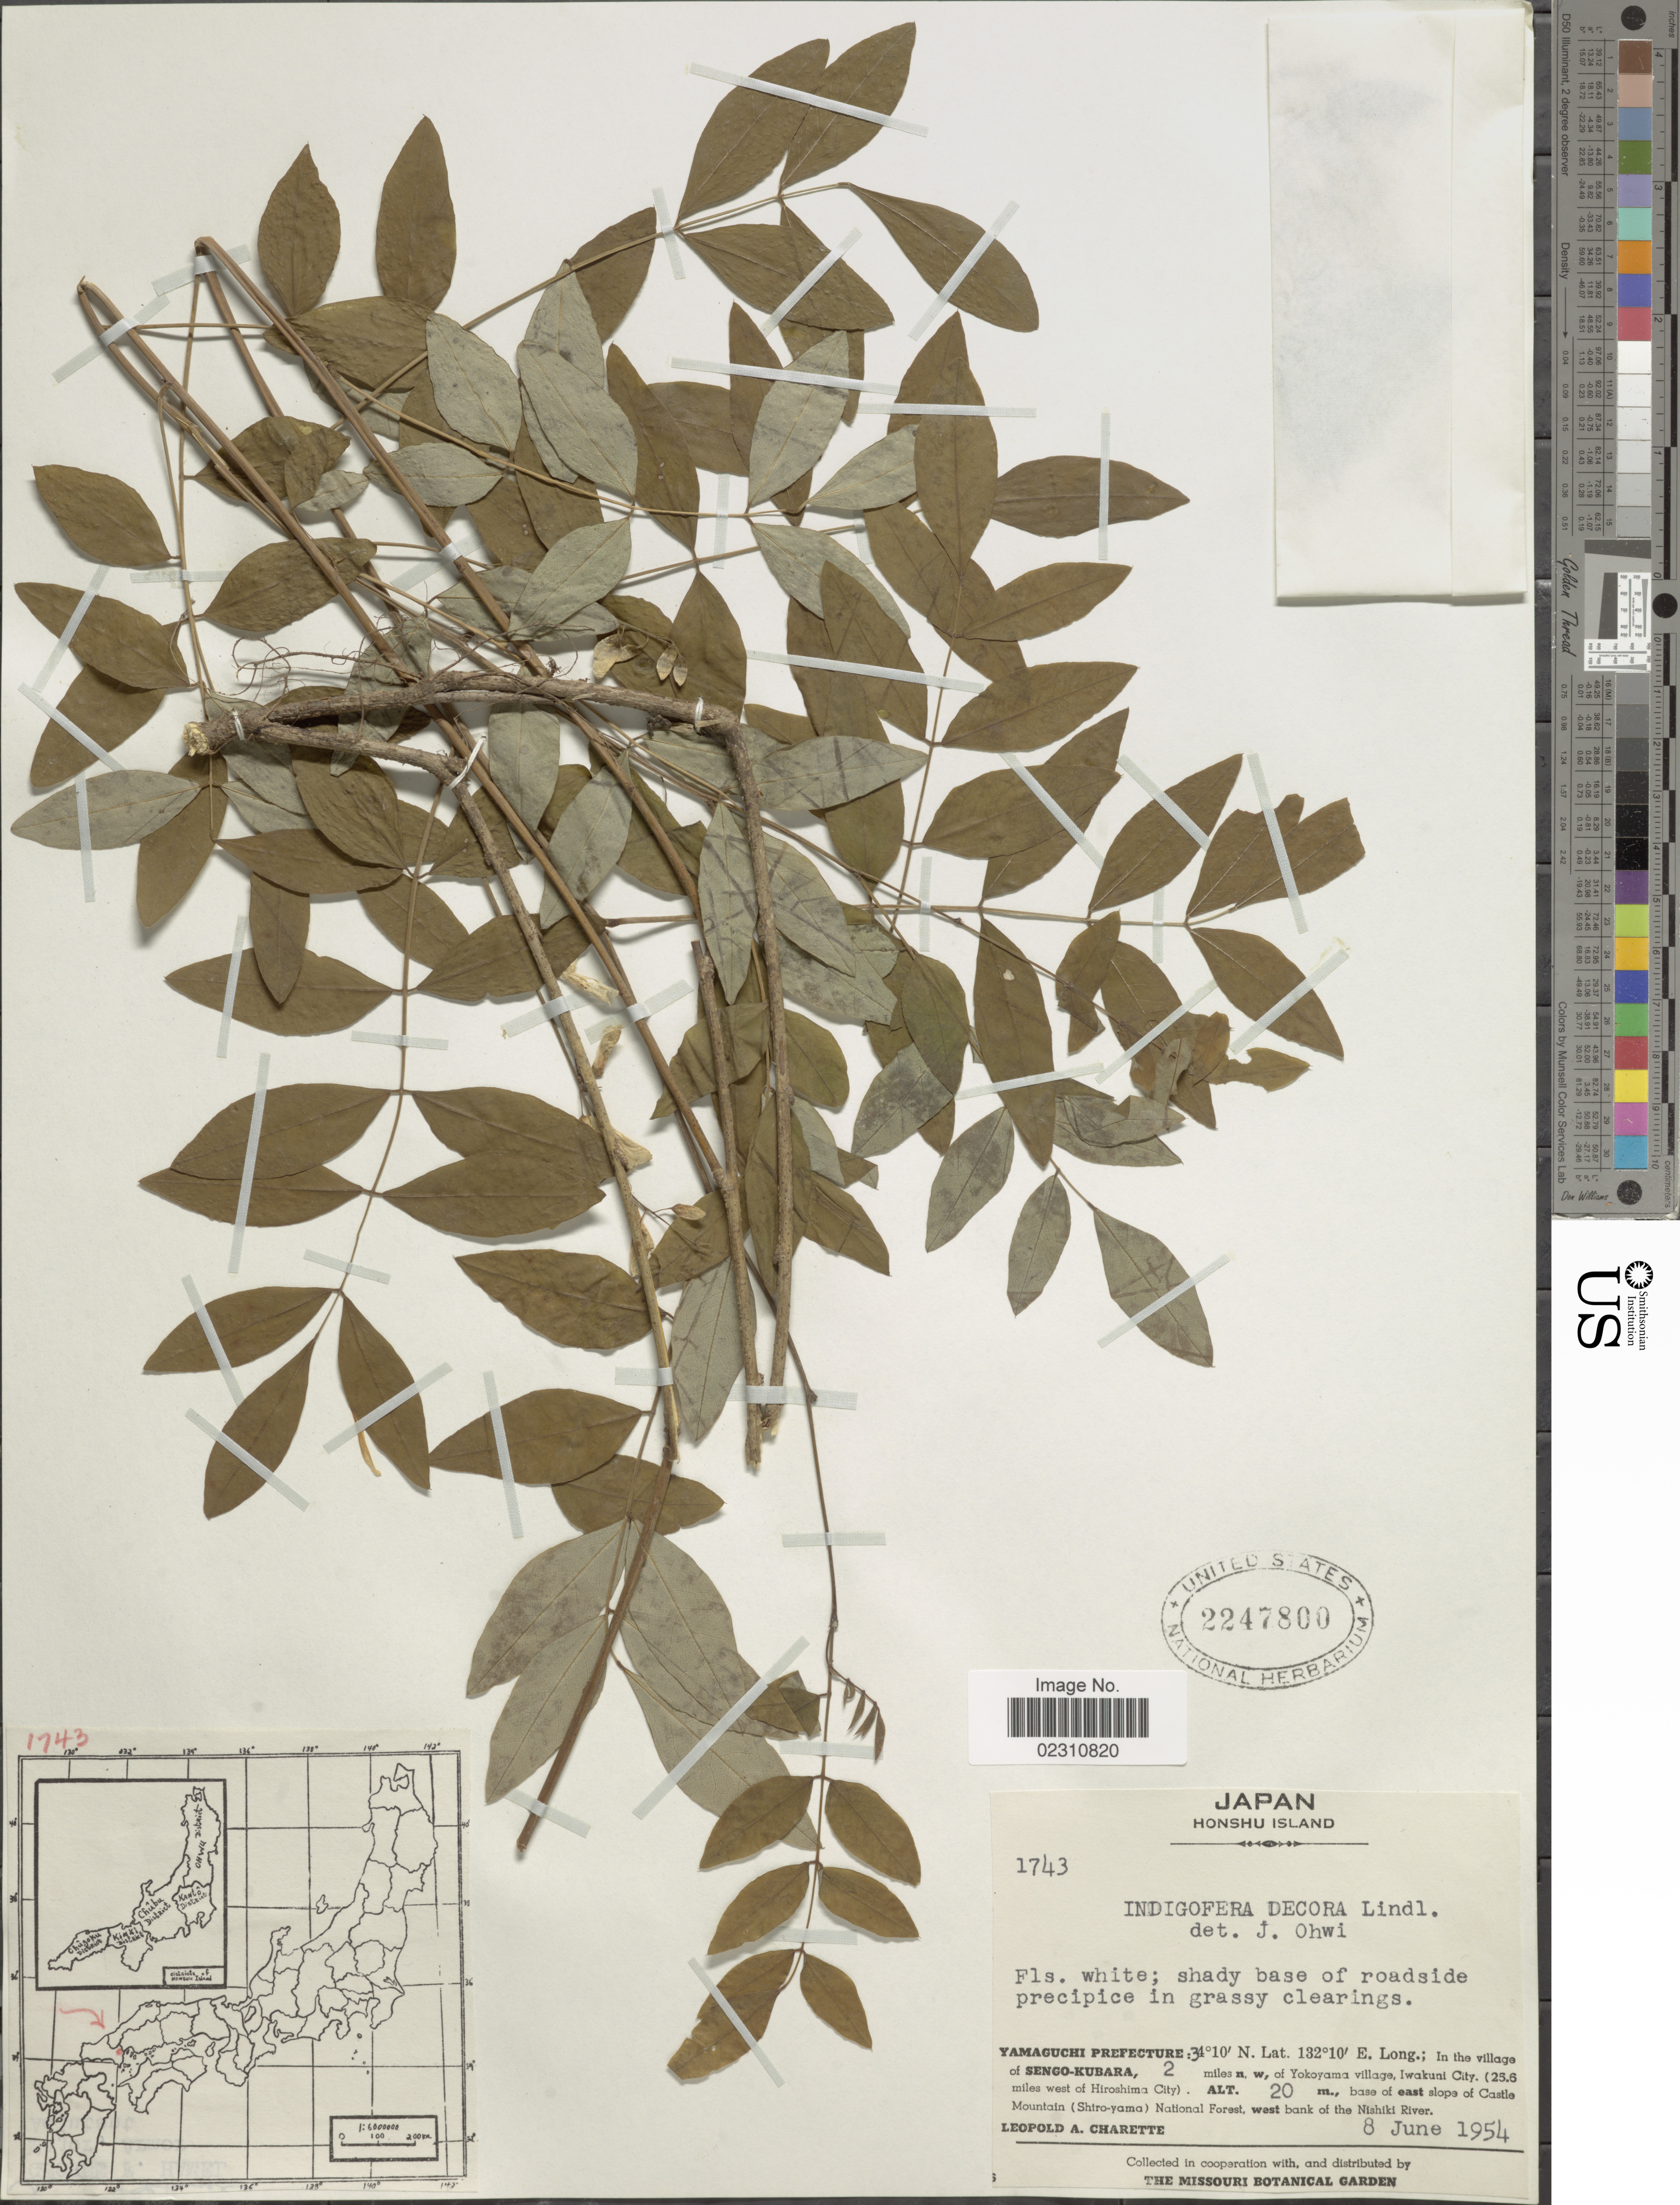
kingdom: Plantae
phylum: Tracheophyta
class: Magnoliopsida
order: Fabales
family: Fabaceae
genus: Indigofera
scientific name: Indigofera decora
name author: Lindl.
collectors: L. A. Charette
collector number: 1743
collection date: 1954-06-08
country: Japan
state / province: Yamaguti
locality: Honshu Island. Yamaguchi Prefecture; in the village of Sengo-kubara, 2 miles n.w. of Yokoyama village, Iwakuni City (25.6 miles west of Hiroshima City), bsae of east slope of Castle Mountain (Shiro-yam) National Forest, west bank of the Nishiki River.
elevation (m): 20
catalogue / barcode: US 2247800